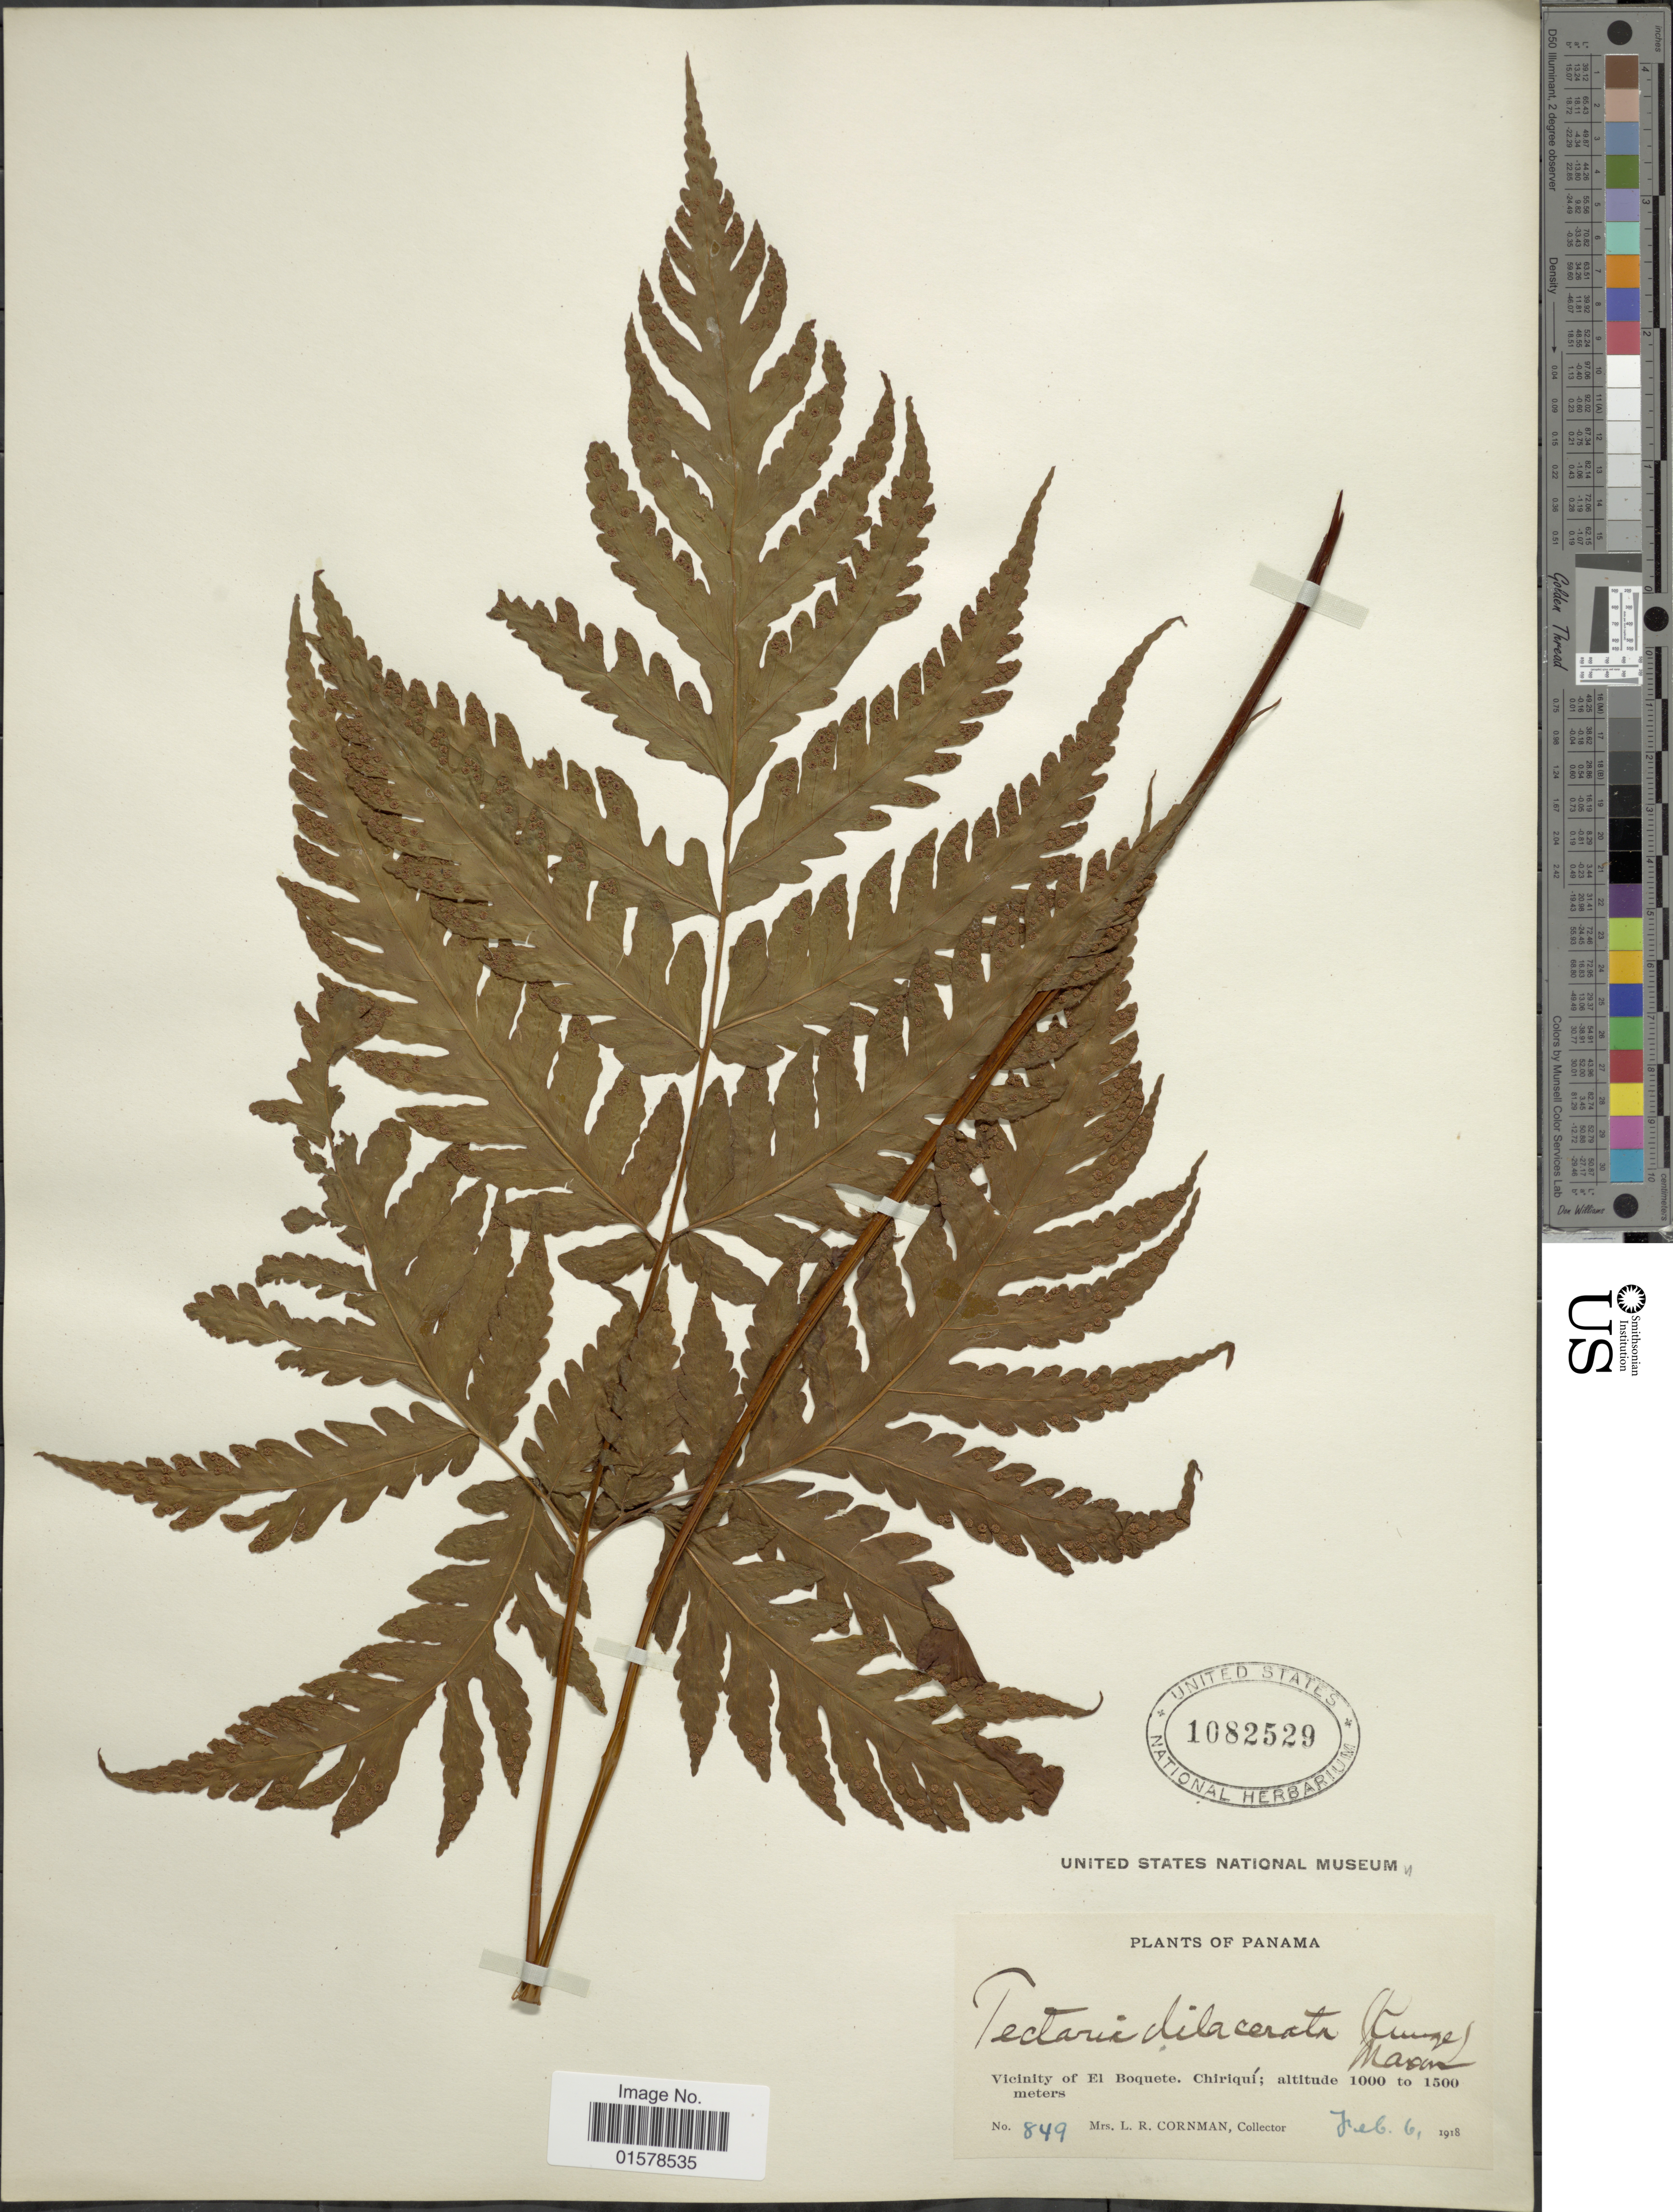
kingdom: Plantae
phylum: Tracheophyta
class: Polypodiopsida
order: Polypodiales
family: Tectariaceae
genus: Tectaria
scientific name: Tectaria mexicana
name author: (Fée) C.V. Morton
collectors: L. Cornman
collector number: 849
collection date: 1918-02-06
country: Panama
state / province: Chiriqui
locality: Vicinity of El Boquete, Chiriqui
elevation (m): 1000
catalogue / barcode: US 1082529